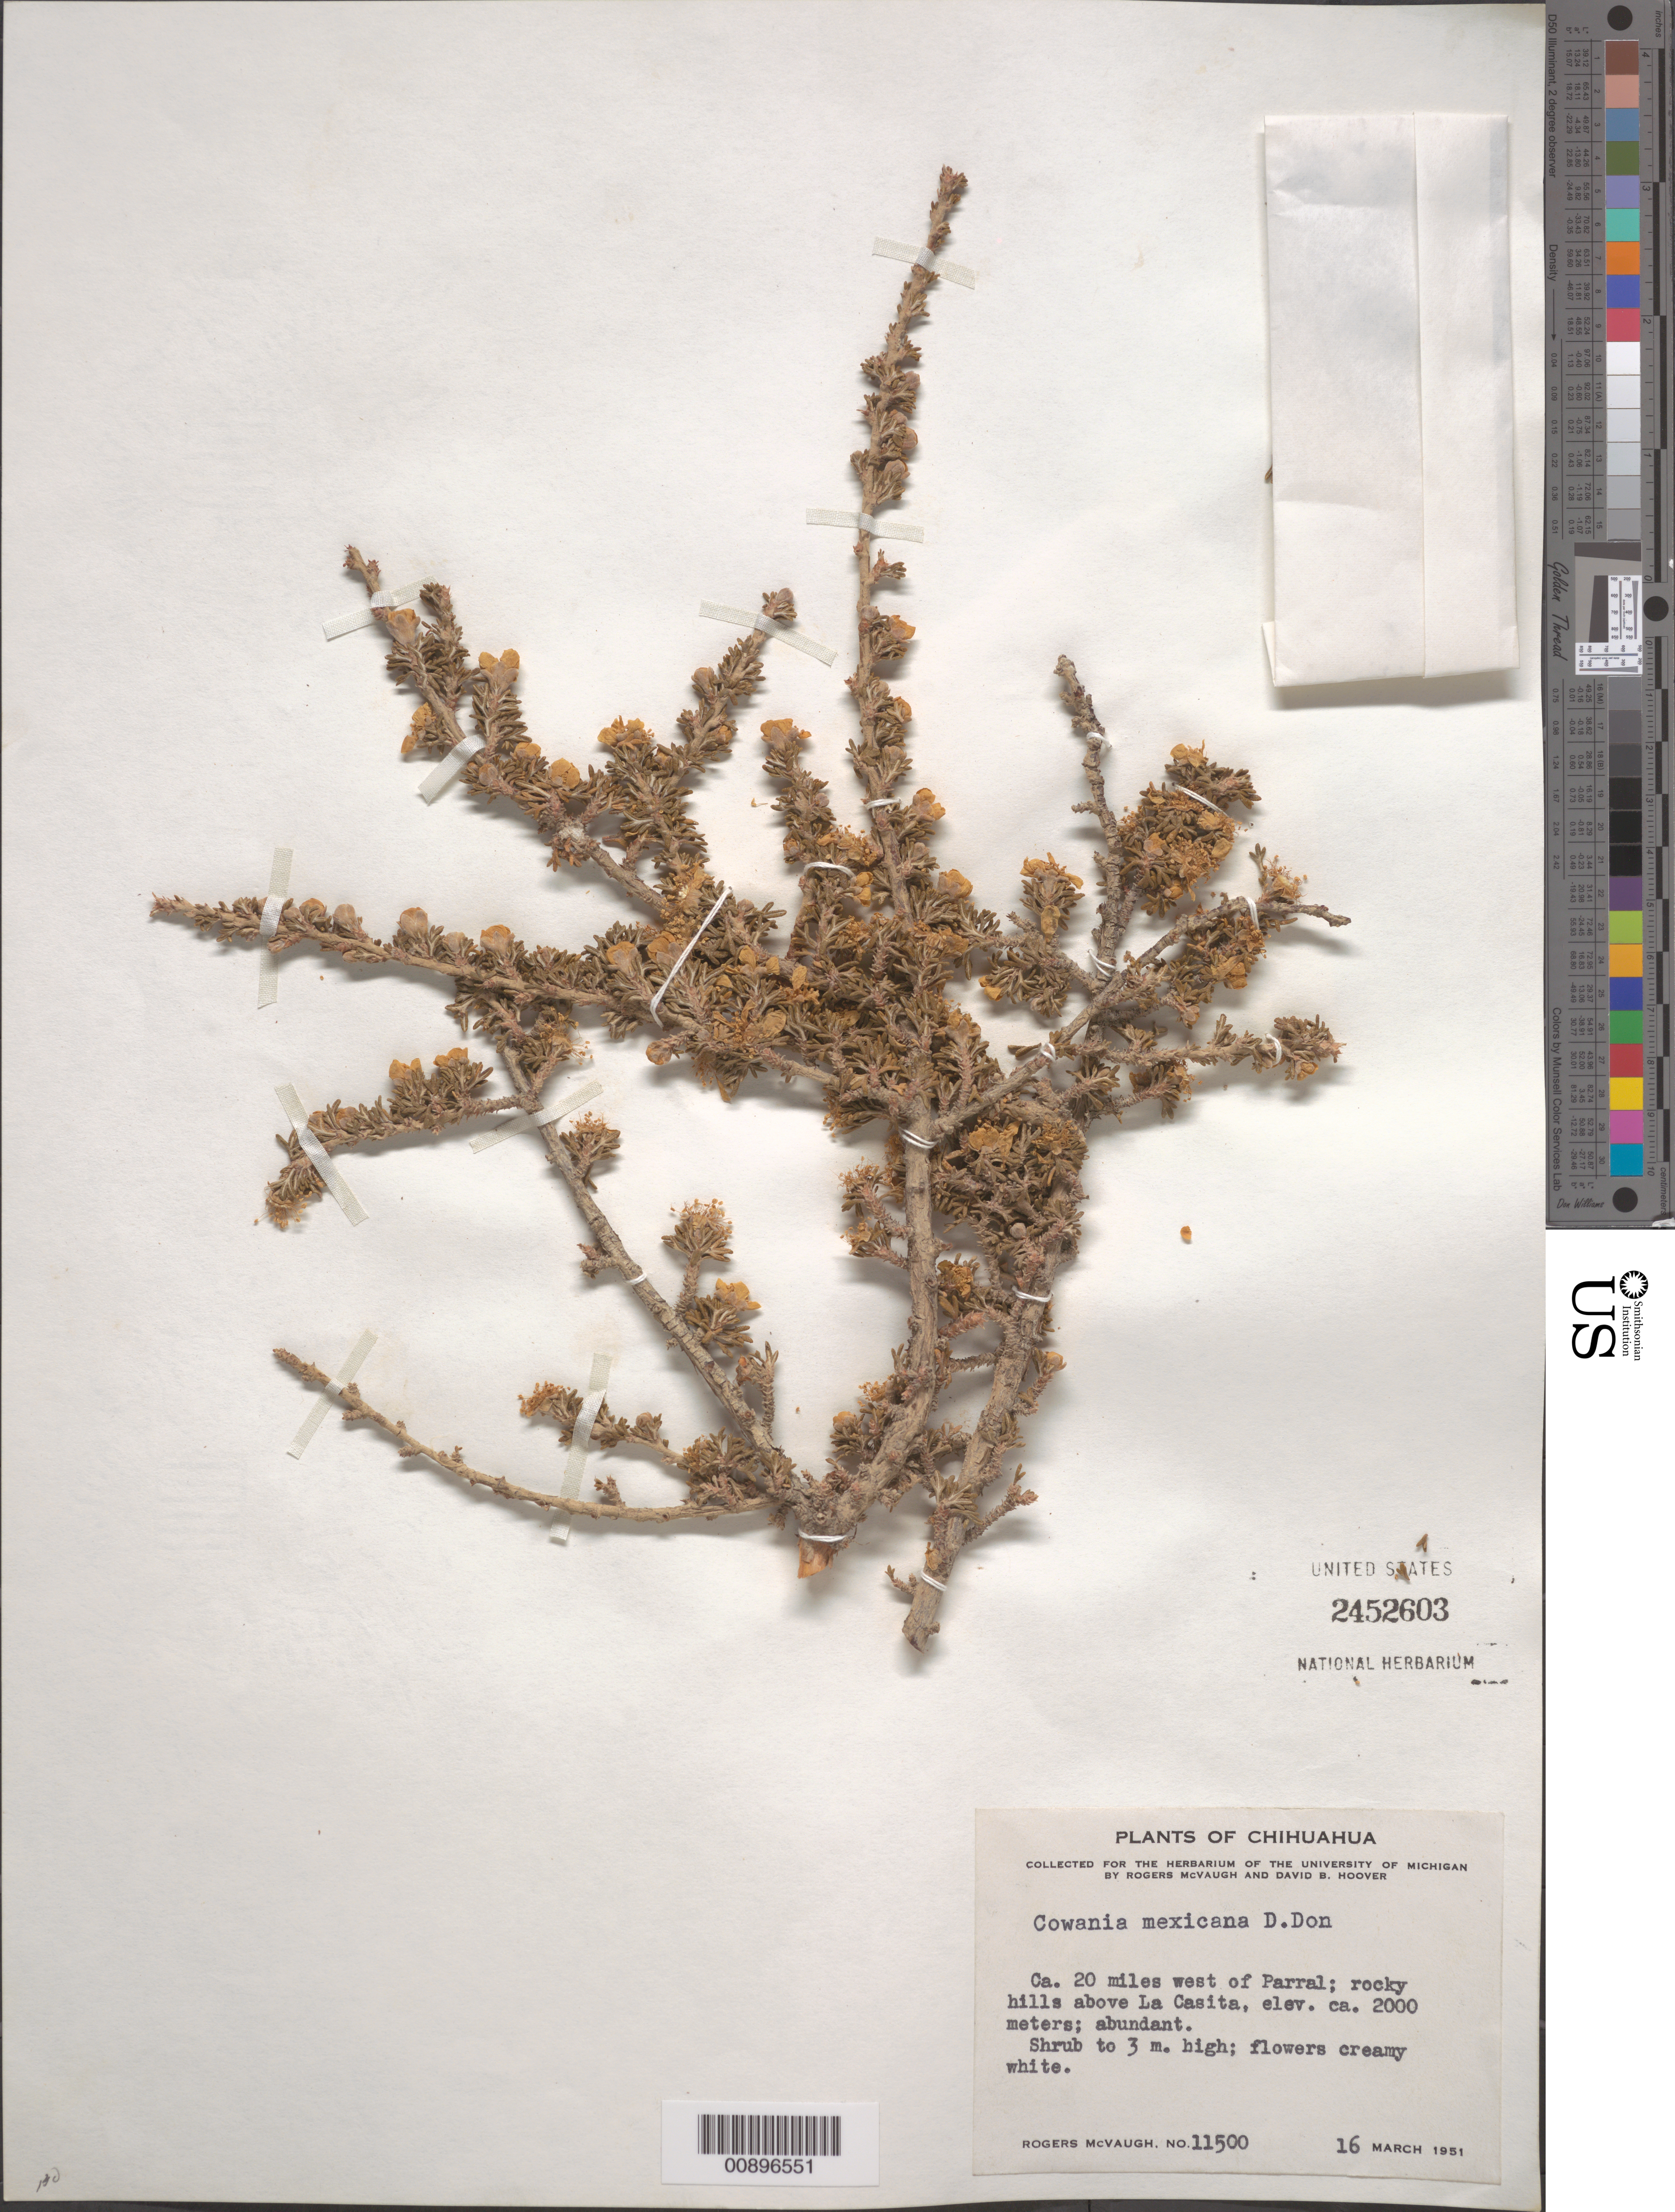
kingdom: Plantae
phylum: Tracheophyta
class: Magnoliopsida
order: Rosales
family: Rosaceae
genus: Purshia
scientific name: Purshia mexicana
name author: (D. Don) S.L. Welsh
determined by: Strong, Mark T., (BOT), Smithsonian Institution - National Museum of Natural History (UNITED STATES)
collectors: R. McVaugh & D. B. Hoover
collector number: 11500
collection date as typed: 16 Mar 1951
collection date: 1951-03-16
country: Mexico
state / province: Chihuahua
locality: Ca. 20 miles west of Parral, rocky hills above La Casita. Chihuahua.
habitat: Rocky hills.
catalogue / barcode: US 2452603